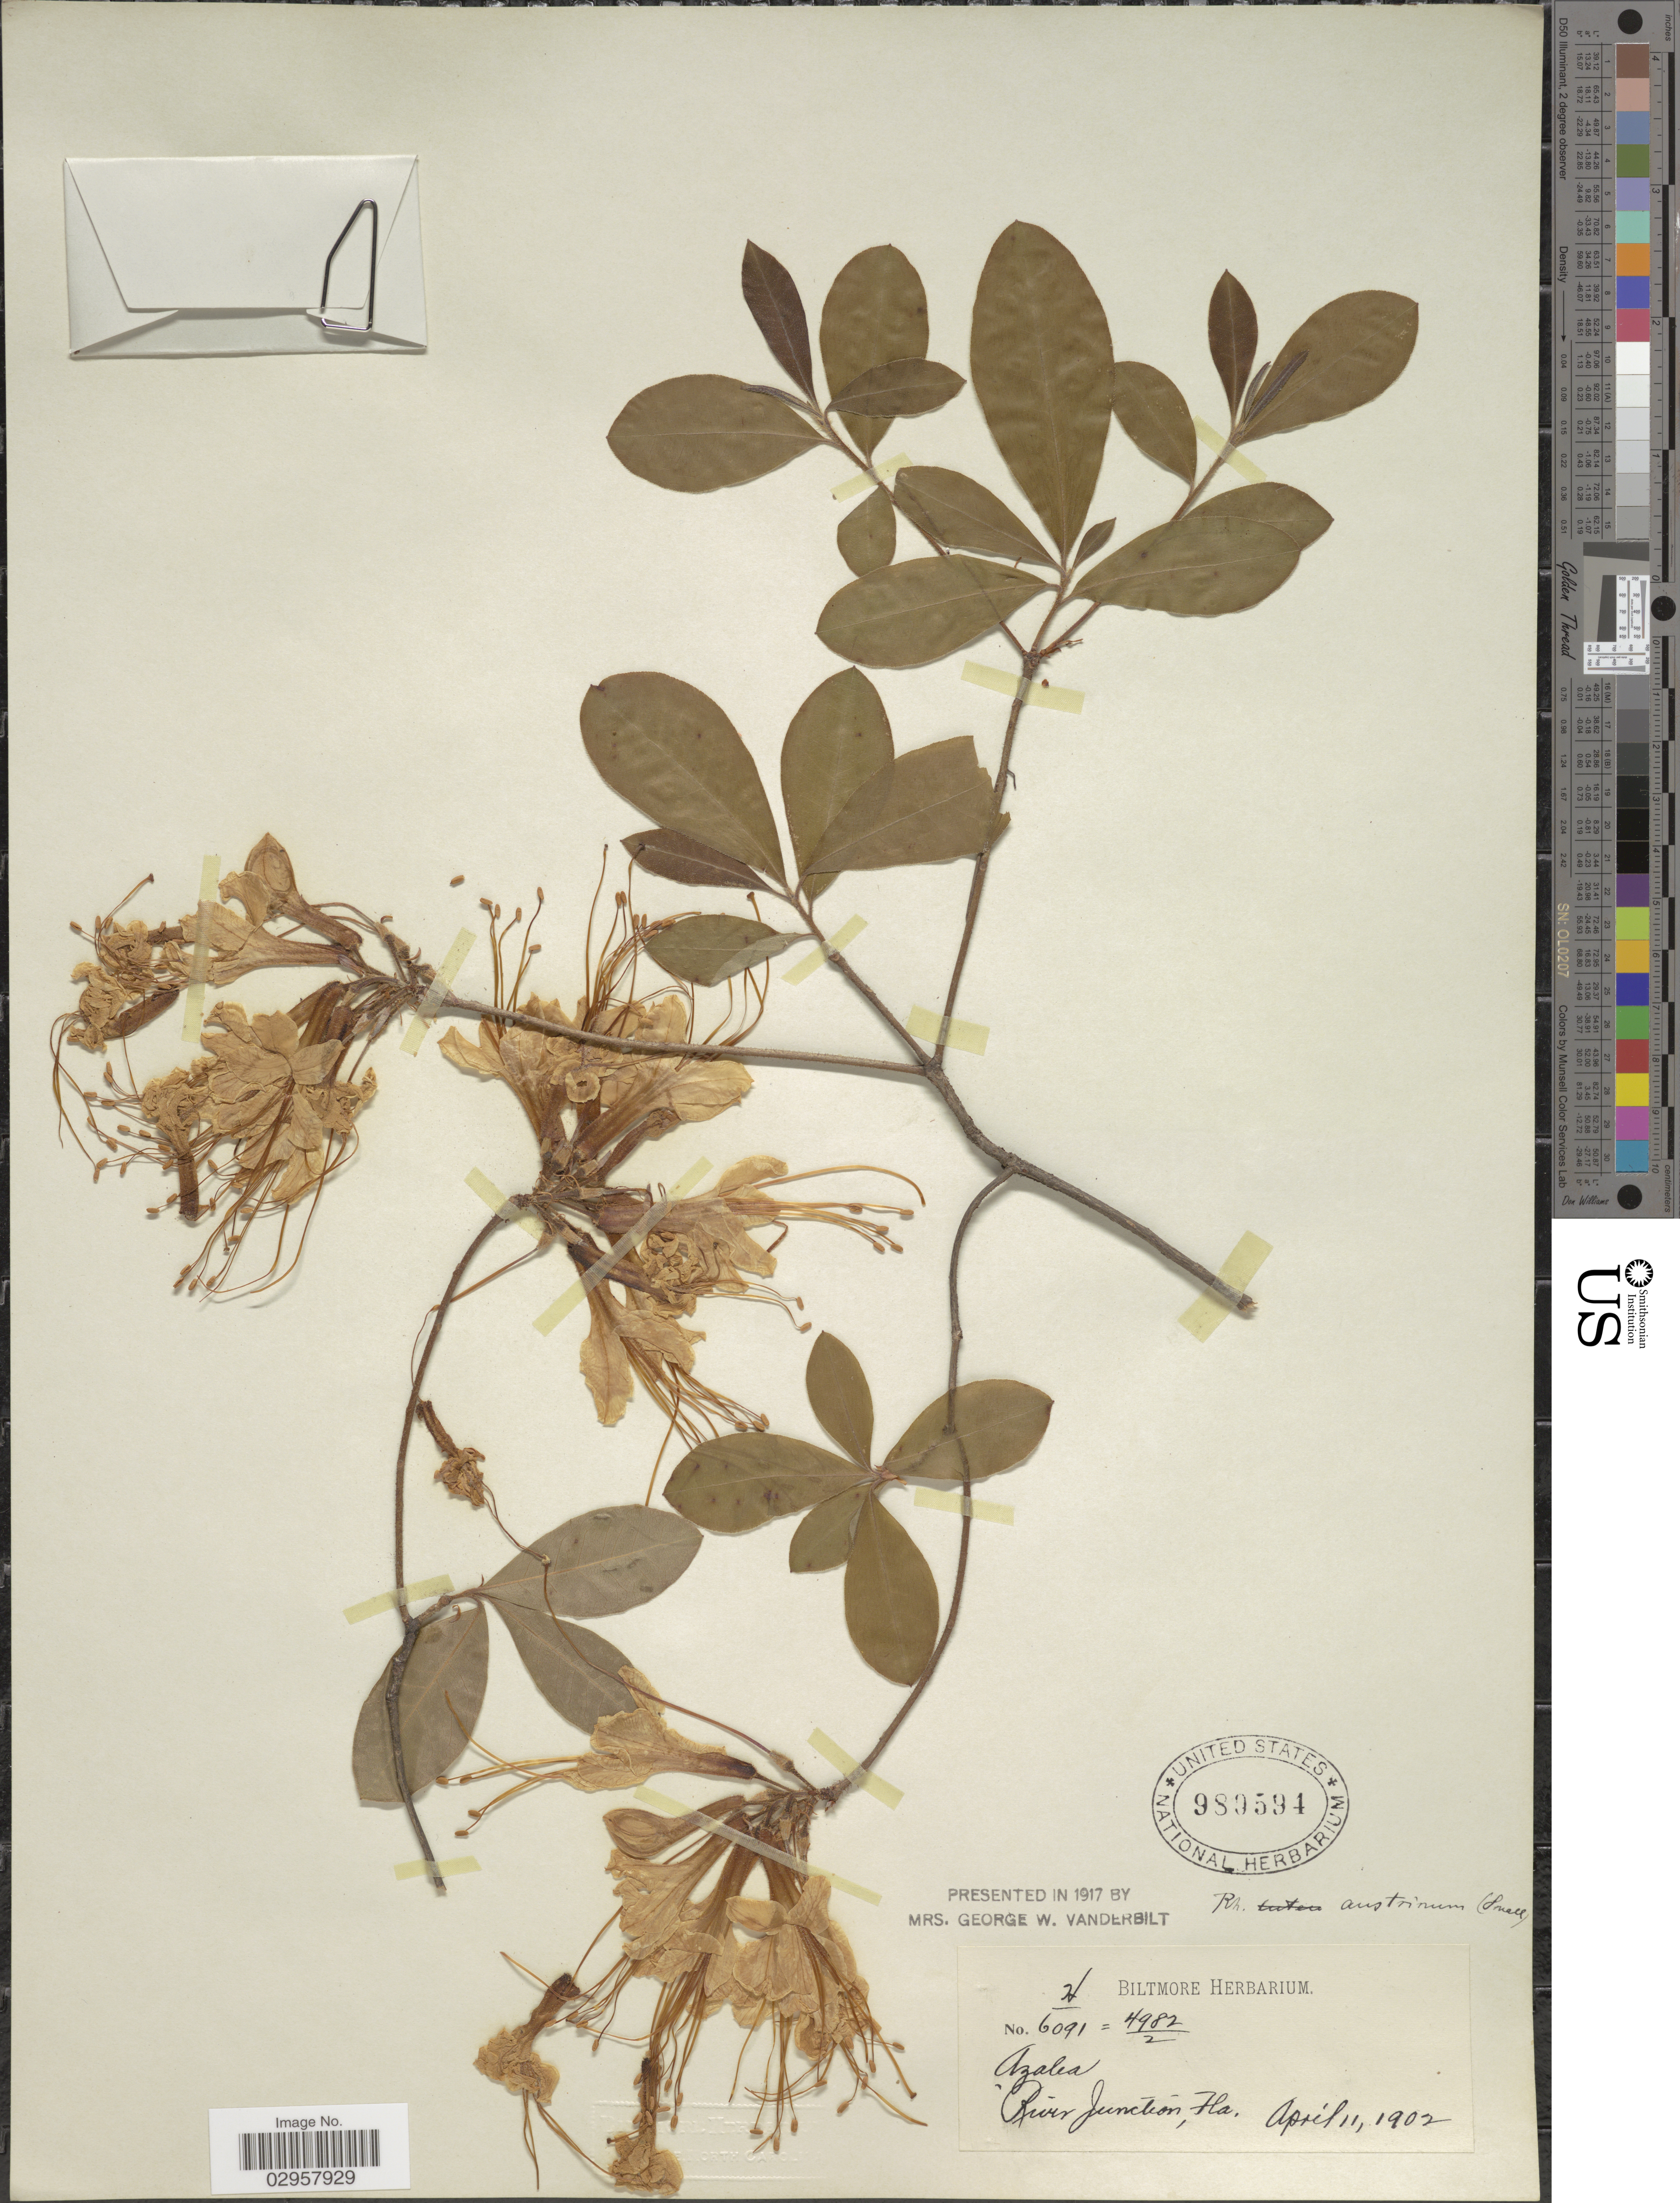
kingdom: Plantae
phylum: Tracheophyta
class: Magnoliopsida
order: Ericales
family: Ericaceae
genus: Rhododendron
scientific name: Rhododendron atlanticum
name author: (Ashe) Rehder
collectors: ex herb. Biltmore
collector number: H/6091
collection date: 1902-04-11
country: United States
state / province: Florida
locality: River Junction.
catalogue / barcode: US 980594